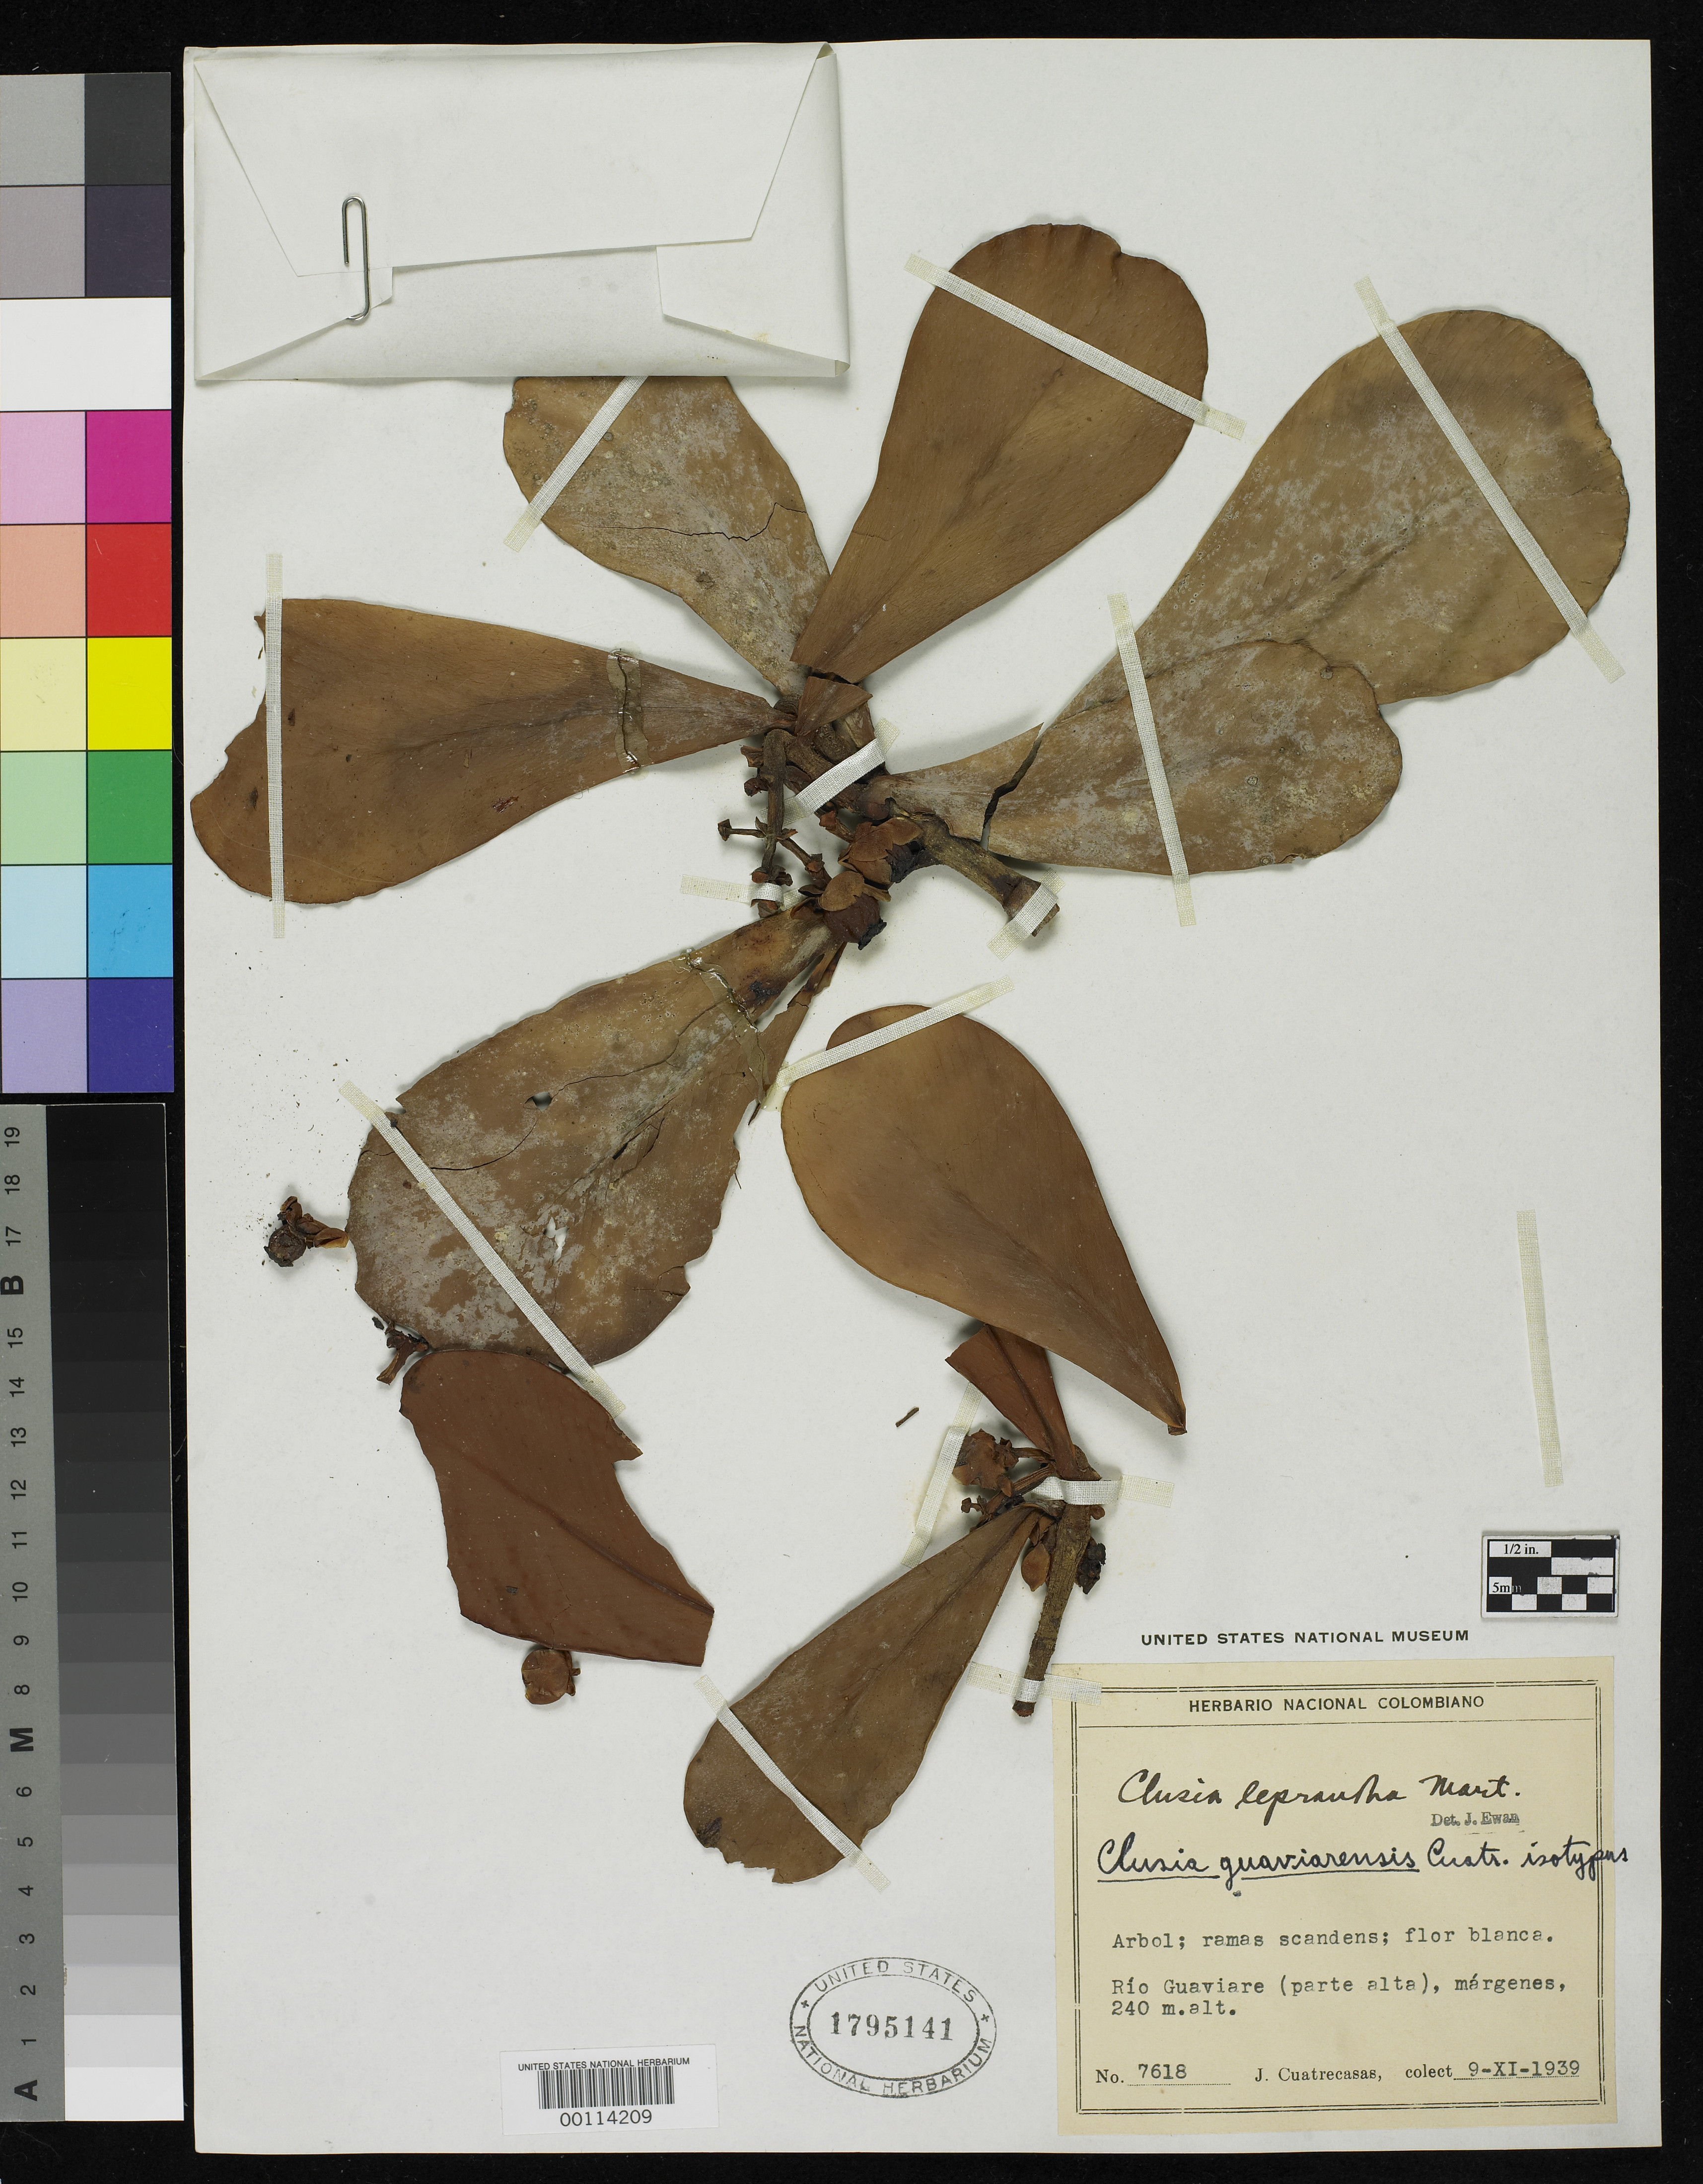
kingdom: Plantae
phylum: Tracheophyta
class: Magnoliopsida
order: Malpighiales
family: Clusiaceae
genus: Clusia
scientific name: Clusia guaviarensis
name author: Cuatrec.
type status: Isotype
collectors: J. Cuatrecasas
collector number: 7618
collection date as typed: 09 Nov 1939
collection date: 1939-11-09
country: Colombia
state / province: Vaupés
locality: Rio Guaviare (parte Alta), Margenes.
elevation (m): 240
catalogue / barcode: US 1795141